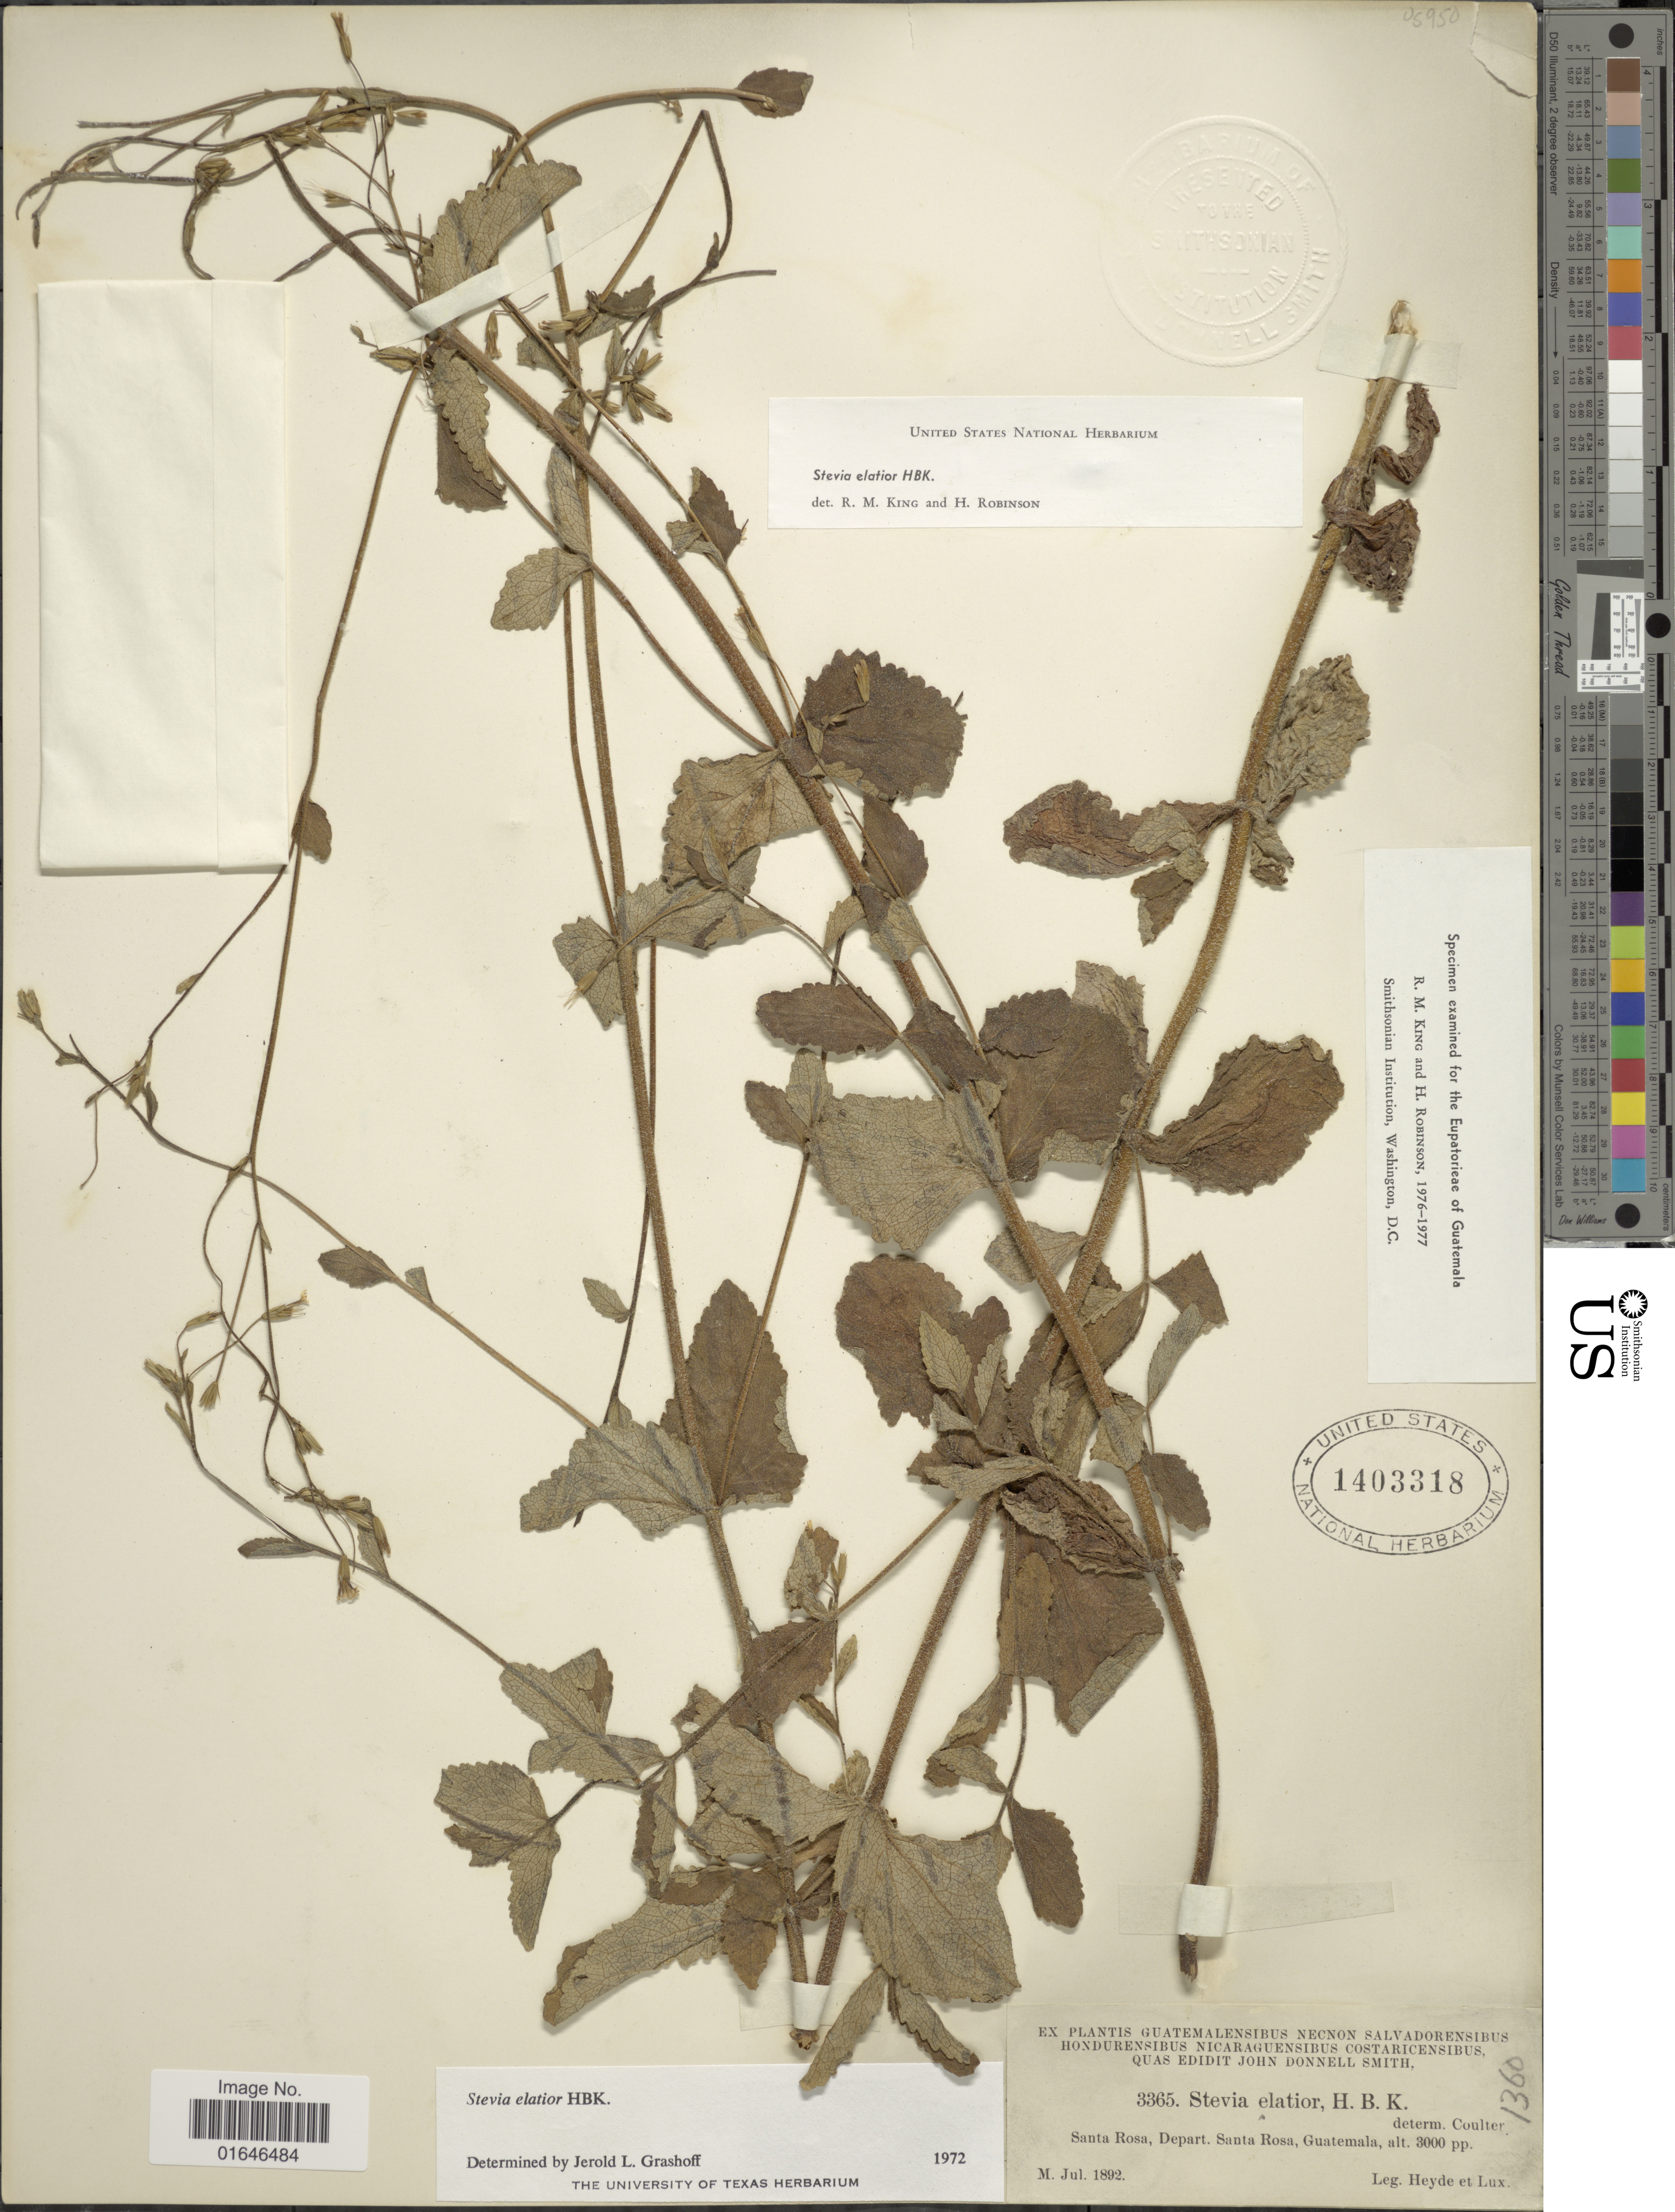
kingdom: Plantae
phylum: Tracheophyta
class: Magnoliopsida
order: Asterales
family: Asteraceae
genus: Stevia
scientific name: Stevia elatior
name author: Kunth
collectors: Heyde & Lux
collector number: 3365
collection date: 1892-07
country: Guatemala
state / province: Santa Rosa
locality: Santa Rosa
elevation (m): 914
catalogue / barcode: US 1403318